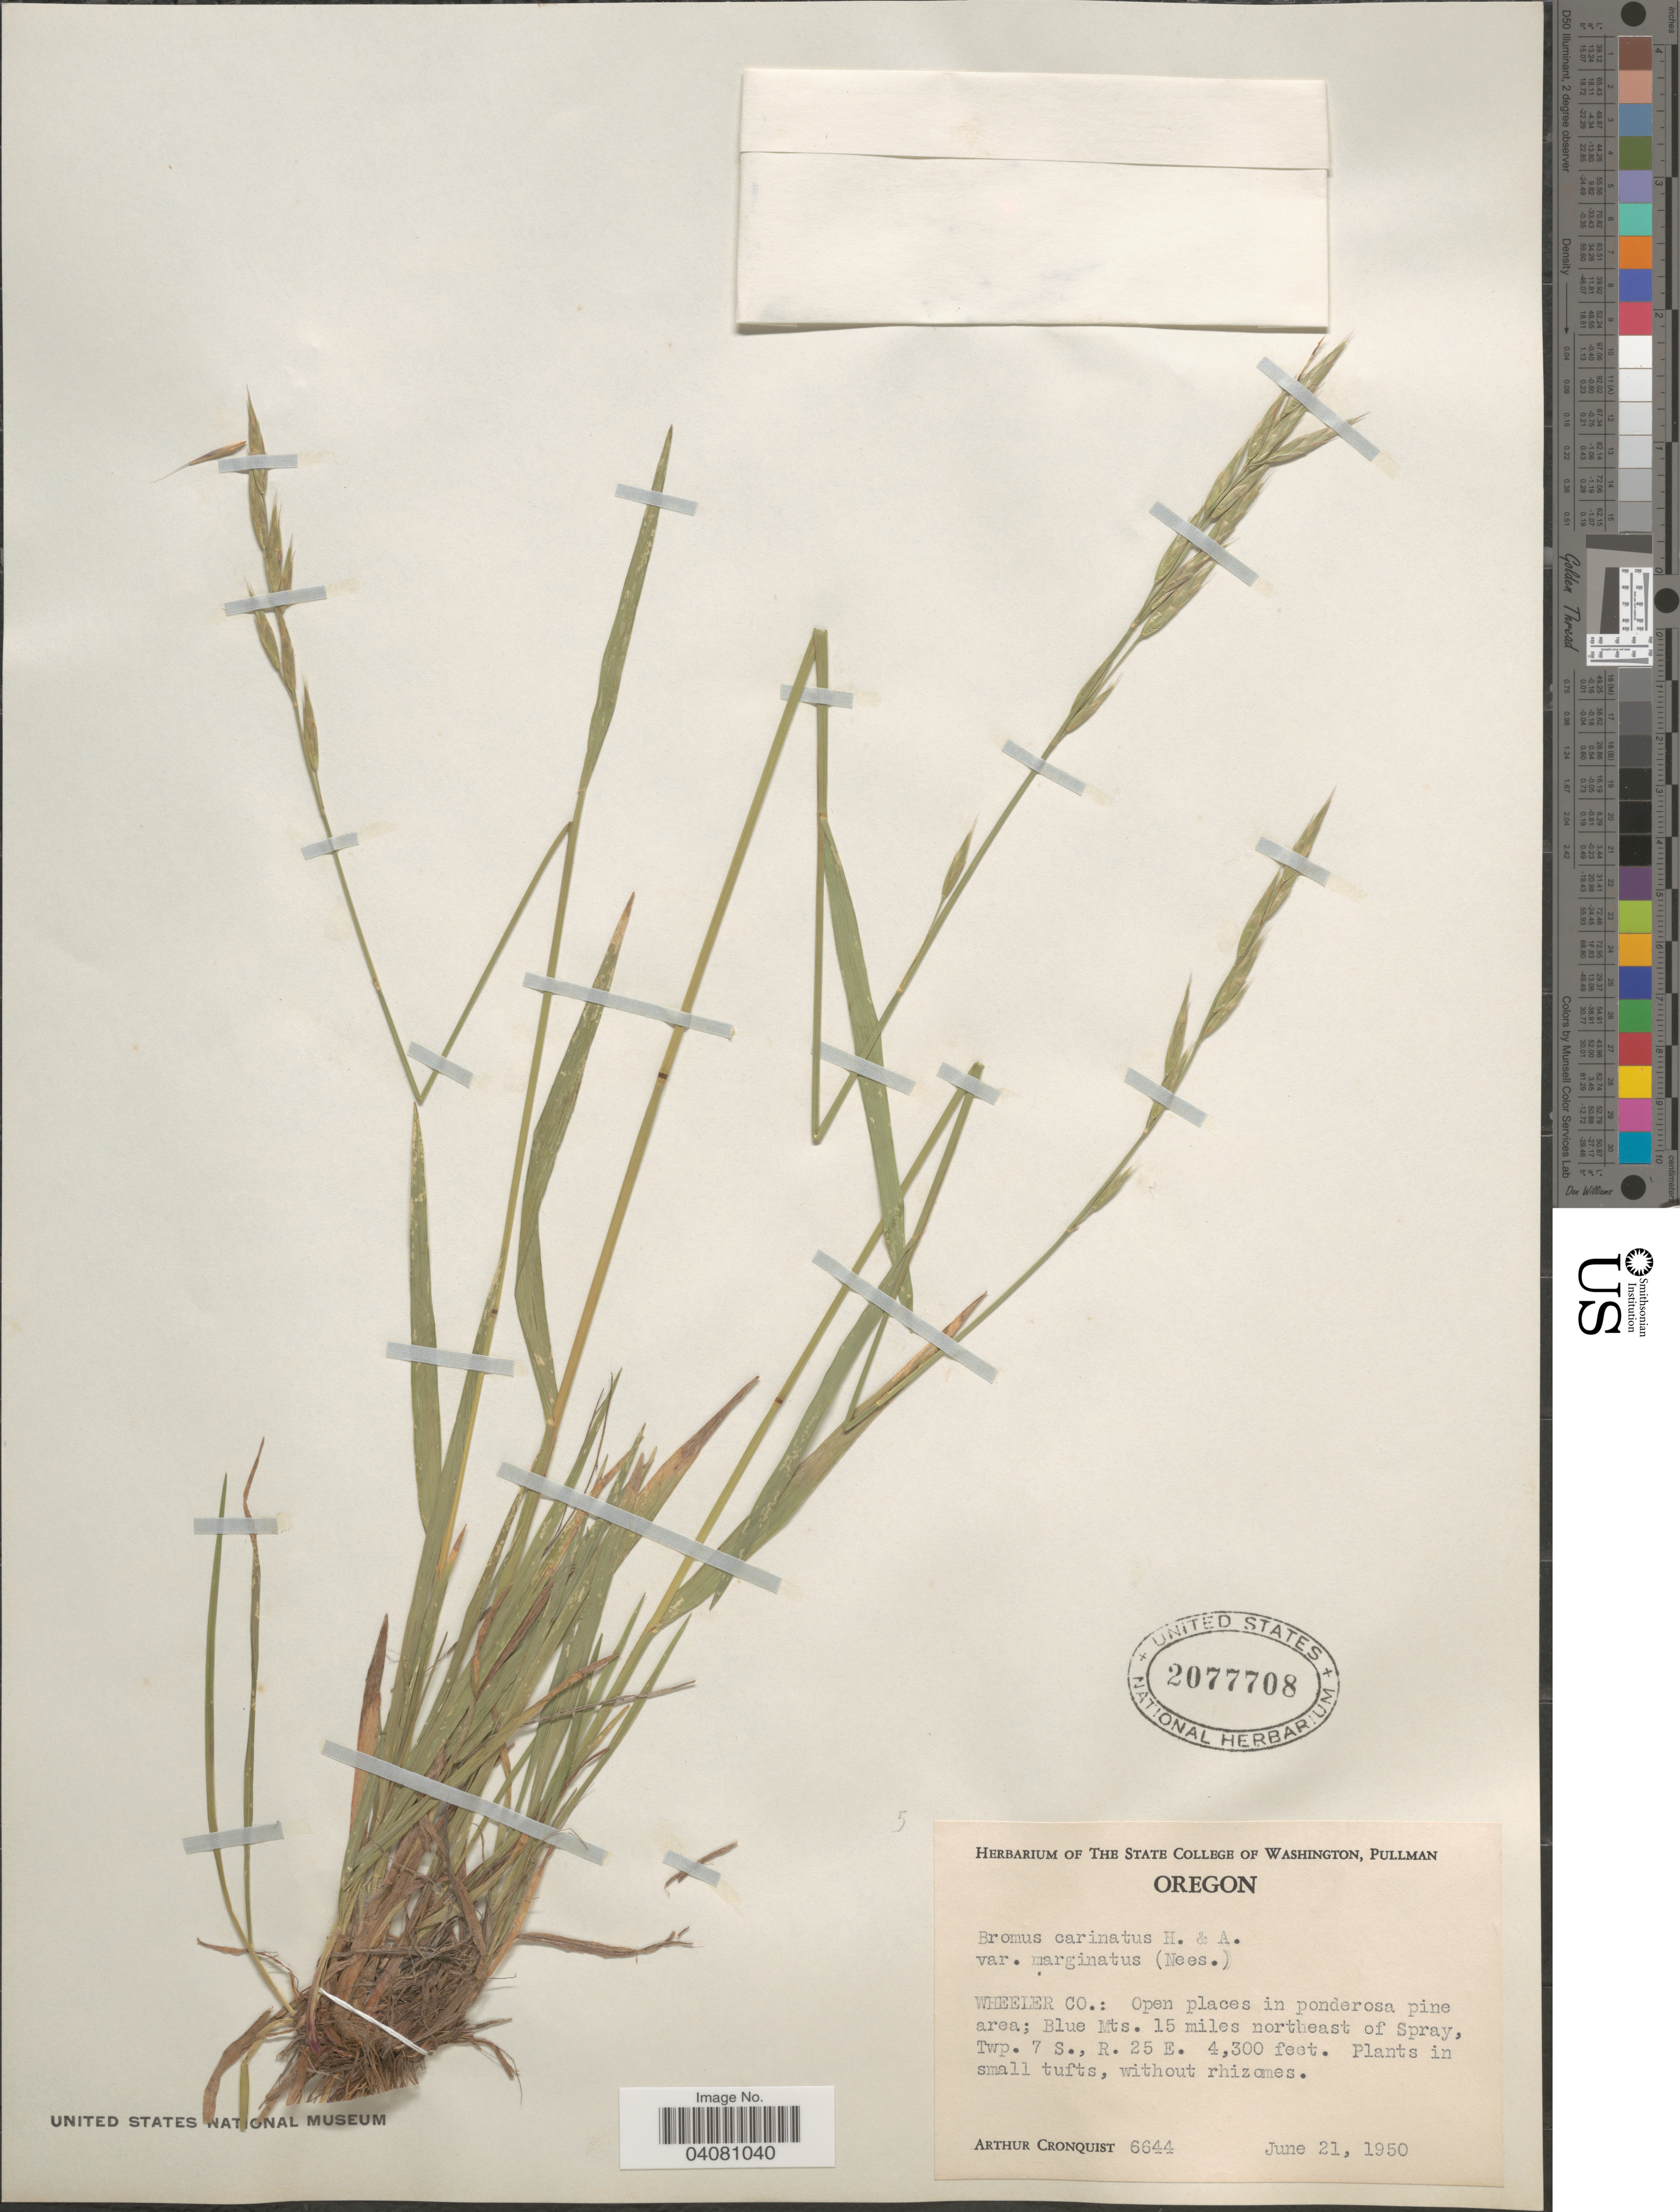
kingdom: Plantae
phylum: Tracheophyta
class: Liliopsida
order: Poales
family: Poaceae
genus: Bromus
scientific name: Bromus carinatus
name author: Hook. & Arn.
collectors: A. J. Cronquist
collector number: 6644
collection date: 1950-06-21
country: United States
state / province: Oregon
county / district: Wheeler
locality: Wheeler Co.: Blue Mts. 15 miles northeast of Spray, Twp. 7 S., R. 25 E.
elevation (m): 1311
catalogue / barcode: US 2077708